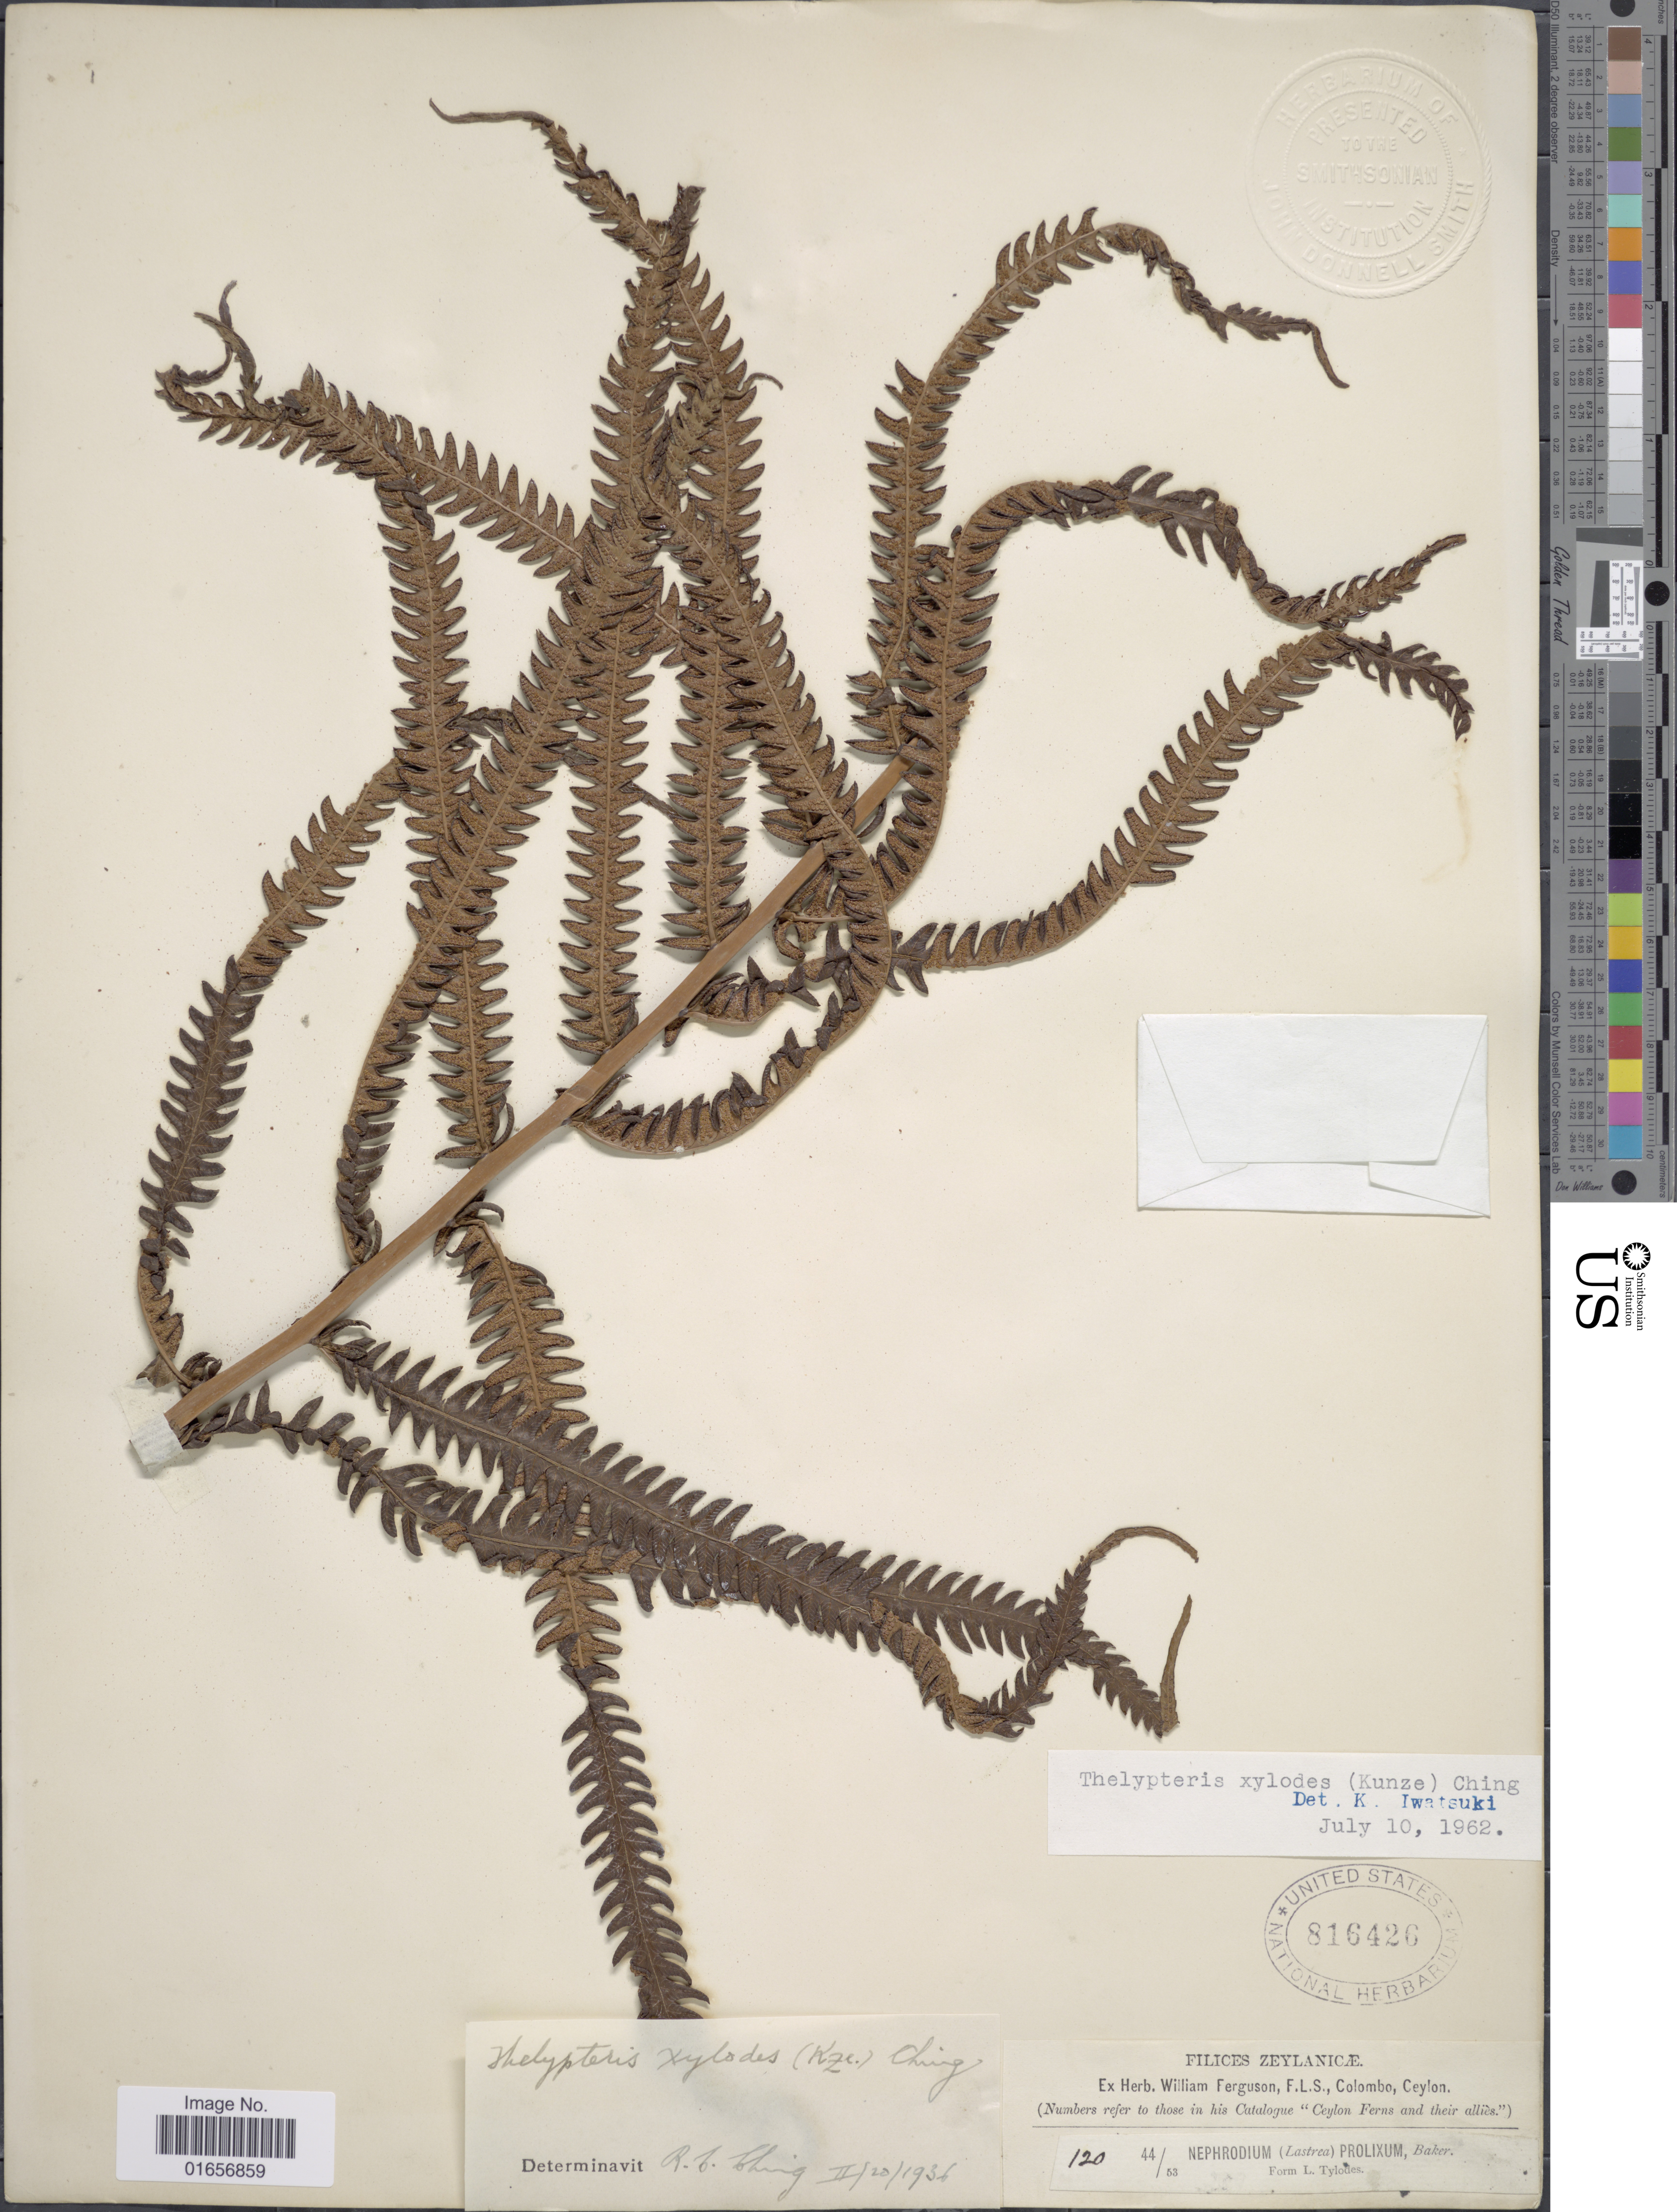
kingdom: Plantae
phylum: Tracheophyta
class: Polypodiopsida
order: Polypodiales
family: Thelypteridaceae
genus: Pseudocyclosorus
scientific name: Pseudocyclosorus tylodes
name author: (Kunze) Ching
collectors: ex herb. W. Ferguson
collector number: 120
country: Sri Lanka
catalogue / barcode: US 816426